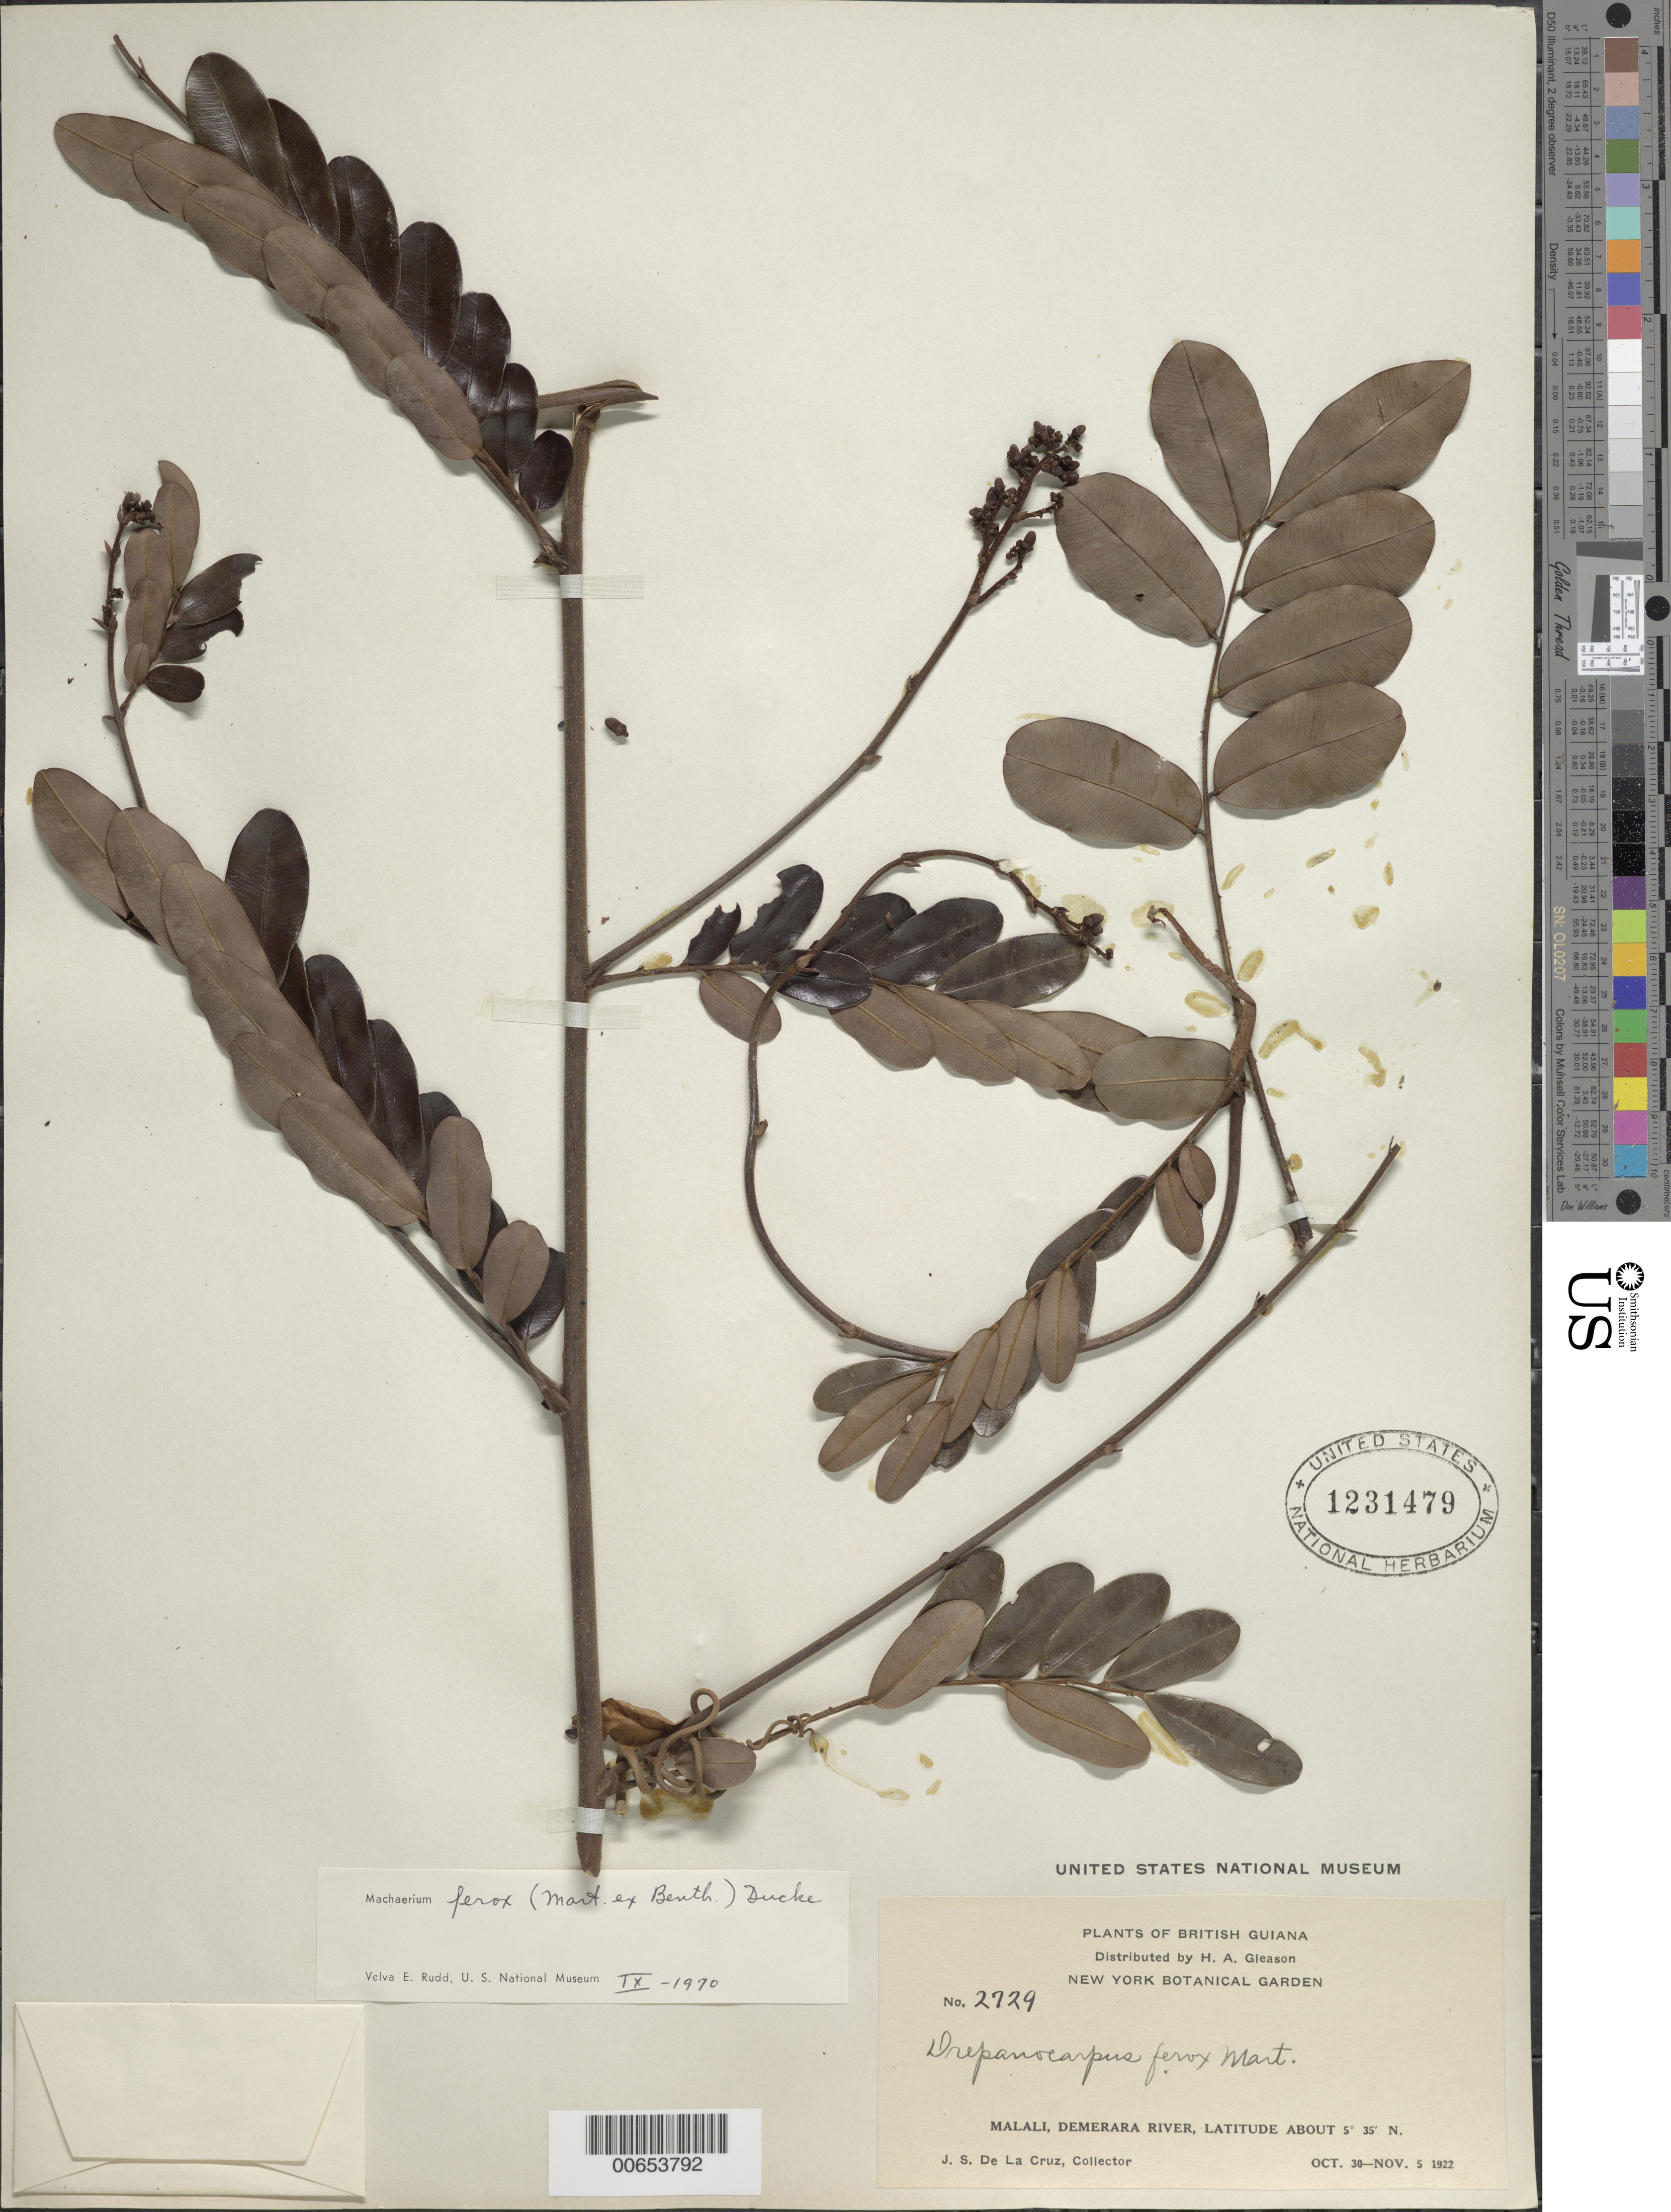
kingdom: Plantae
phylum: Tracheophyta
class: Magnoliopsida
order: Fabales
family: Fabaceae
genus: Machaerium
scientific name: Machaerium ferox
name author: (Mart. ex Benth.) Ducke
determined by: Rudd, V. E.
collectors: J. S. de la Cruz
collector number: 2729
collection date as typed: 30-Oct-22 to 5-Nov-22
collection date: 1922-10-30/1922-11-05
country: Guyana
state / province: U. Demerara-Berbice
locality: Malali, Demerara R.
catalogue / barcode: US 1231479